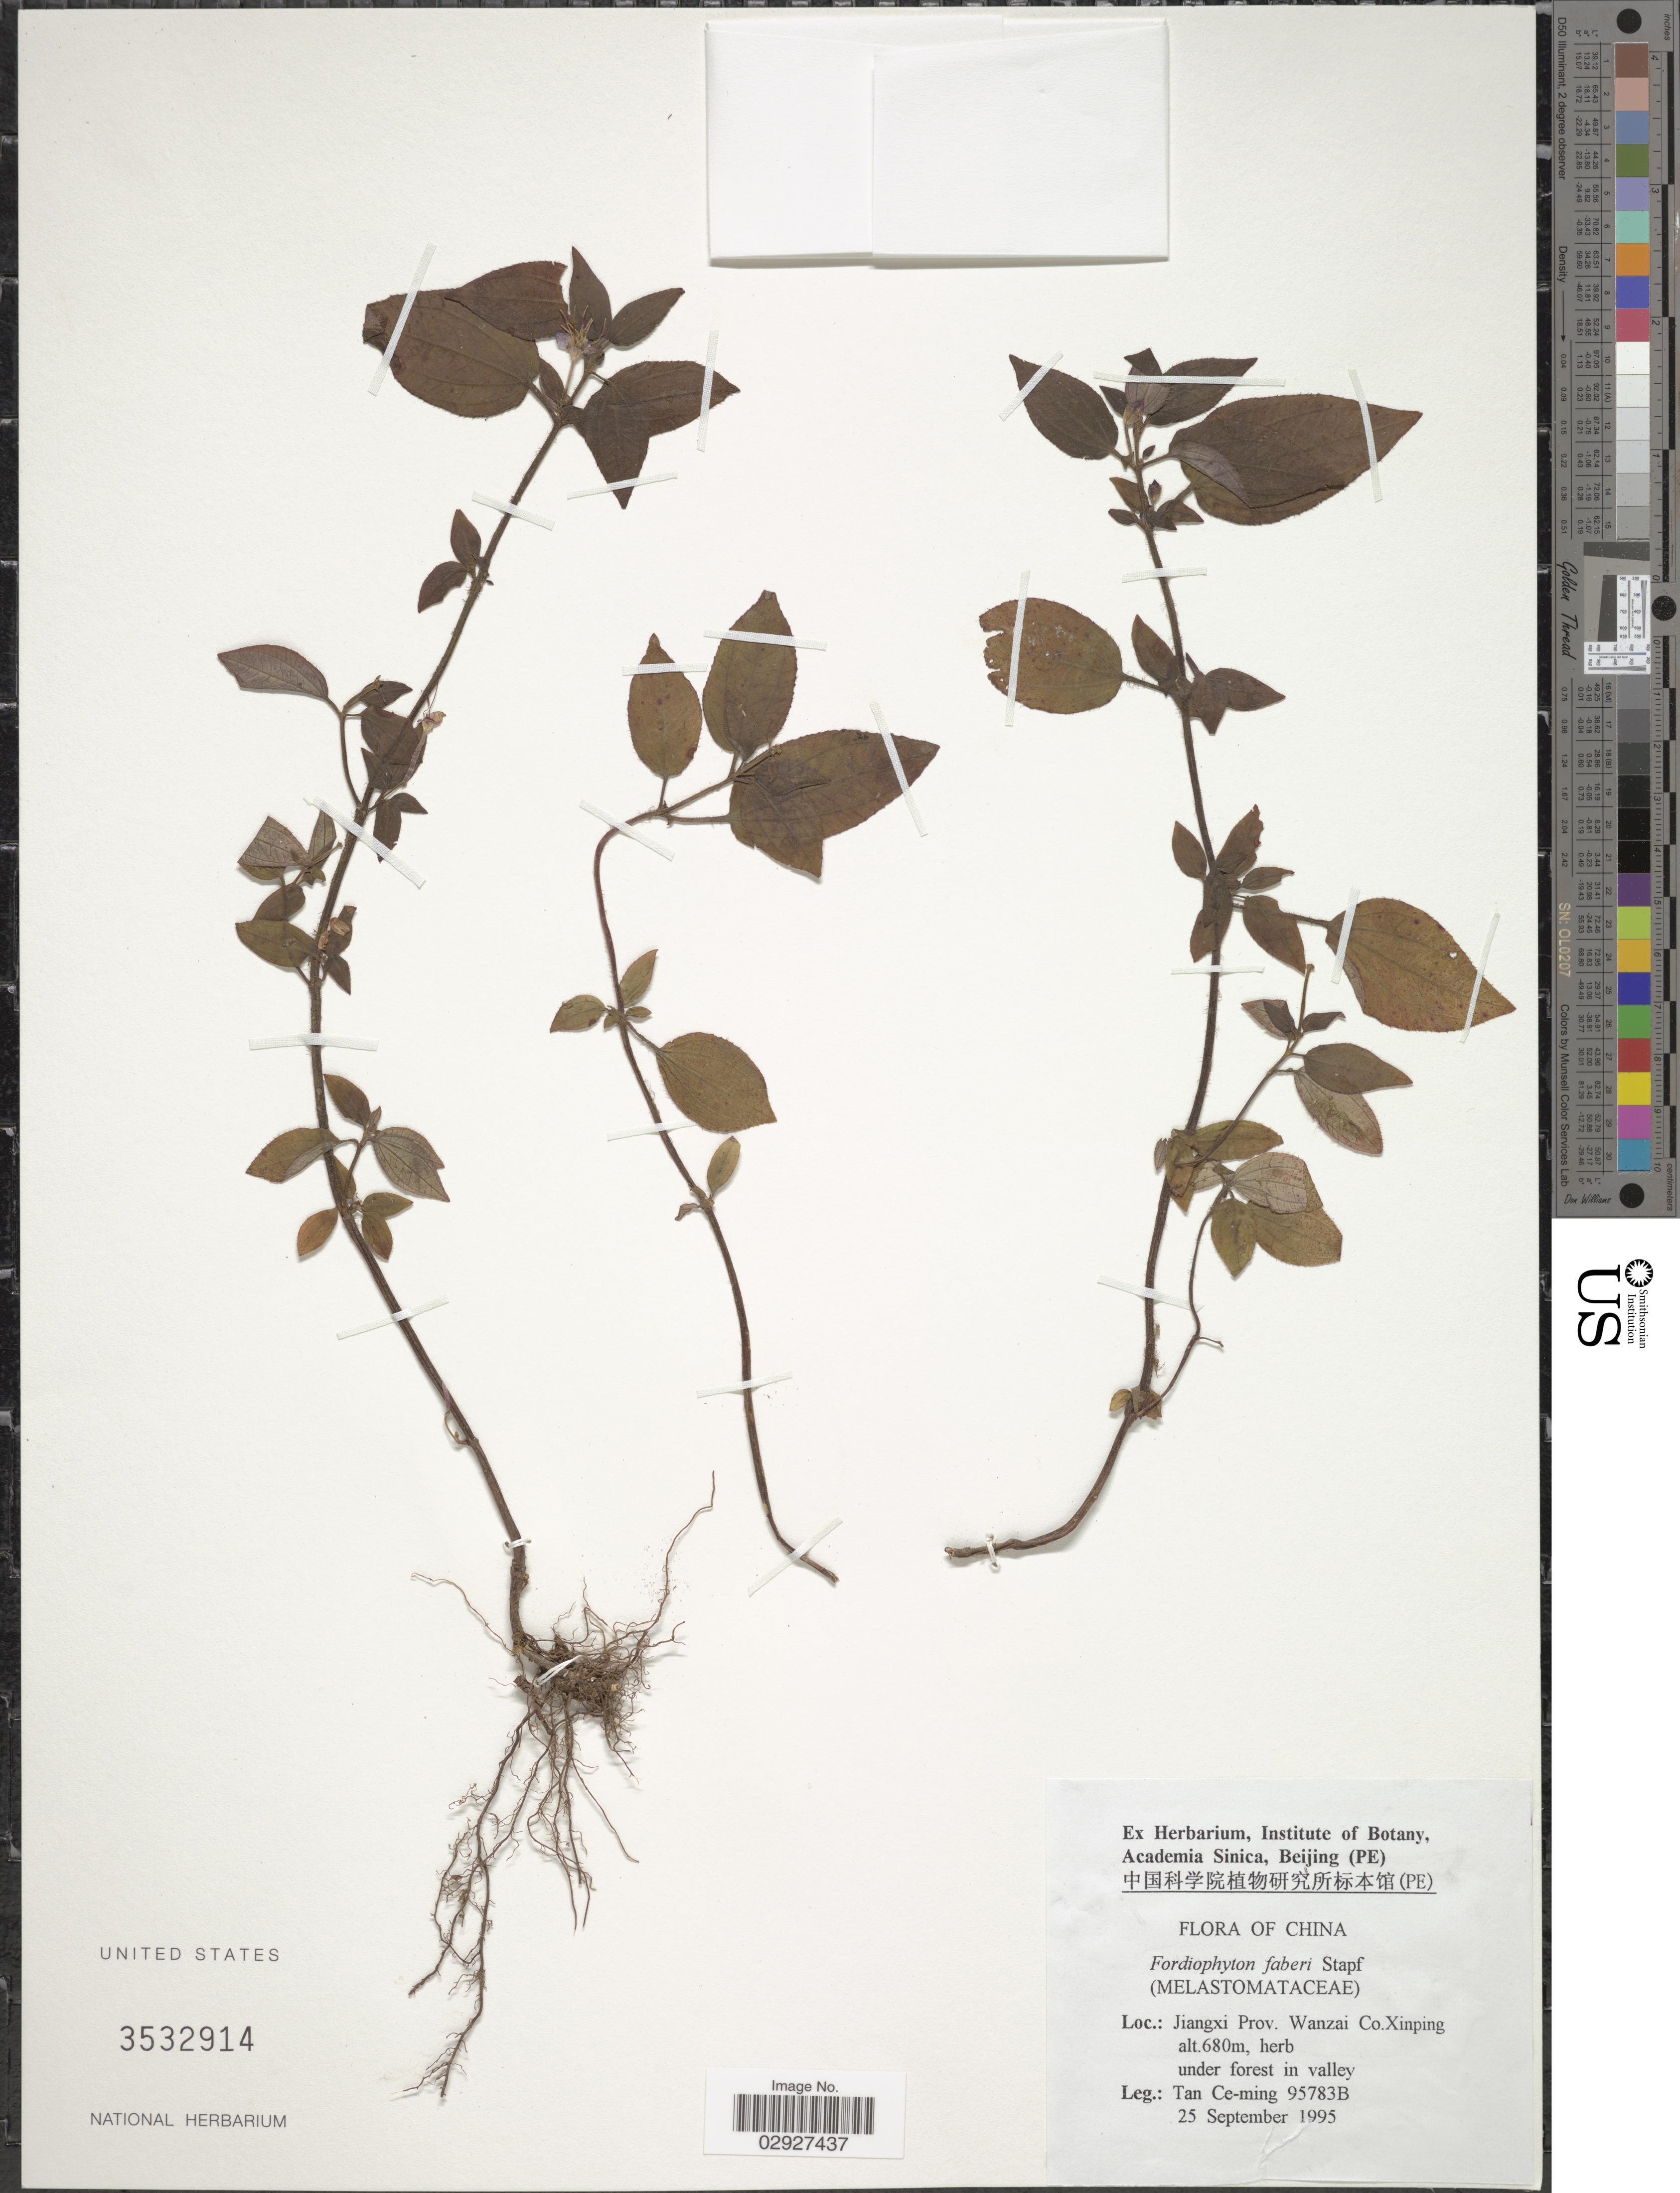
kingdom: Plantae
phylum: Tracheophyta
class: Magnoliopsida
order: Myrtales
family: Melastomataceae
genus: Fordiophyton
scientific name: Fordiophyton faberi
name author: Stapf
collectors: Tan Ce-Ming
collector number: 95783B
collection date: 1995-09-25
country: China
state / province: Jiangxi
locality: Jiangxi Prov., Wanzai Co., Xinping.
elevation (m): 680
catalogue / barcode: US 3532914